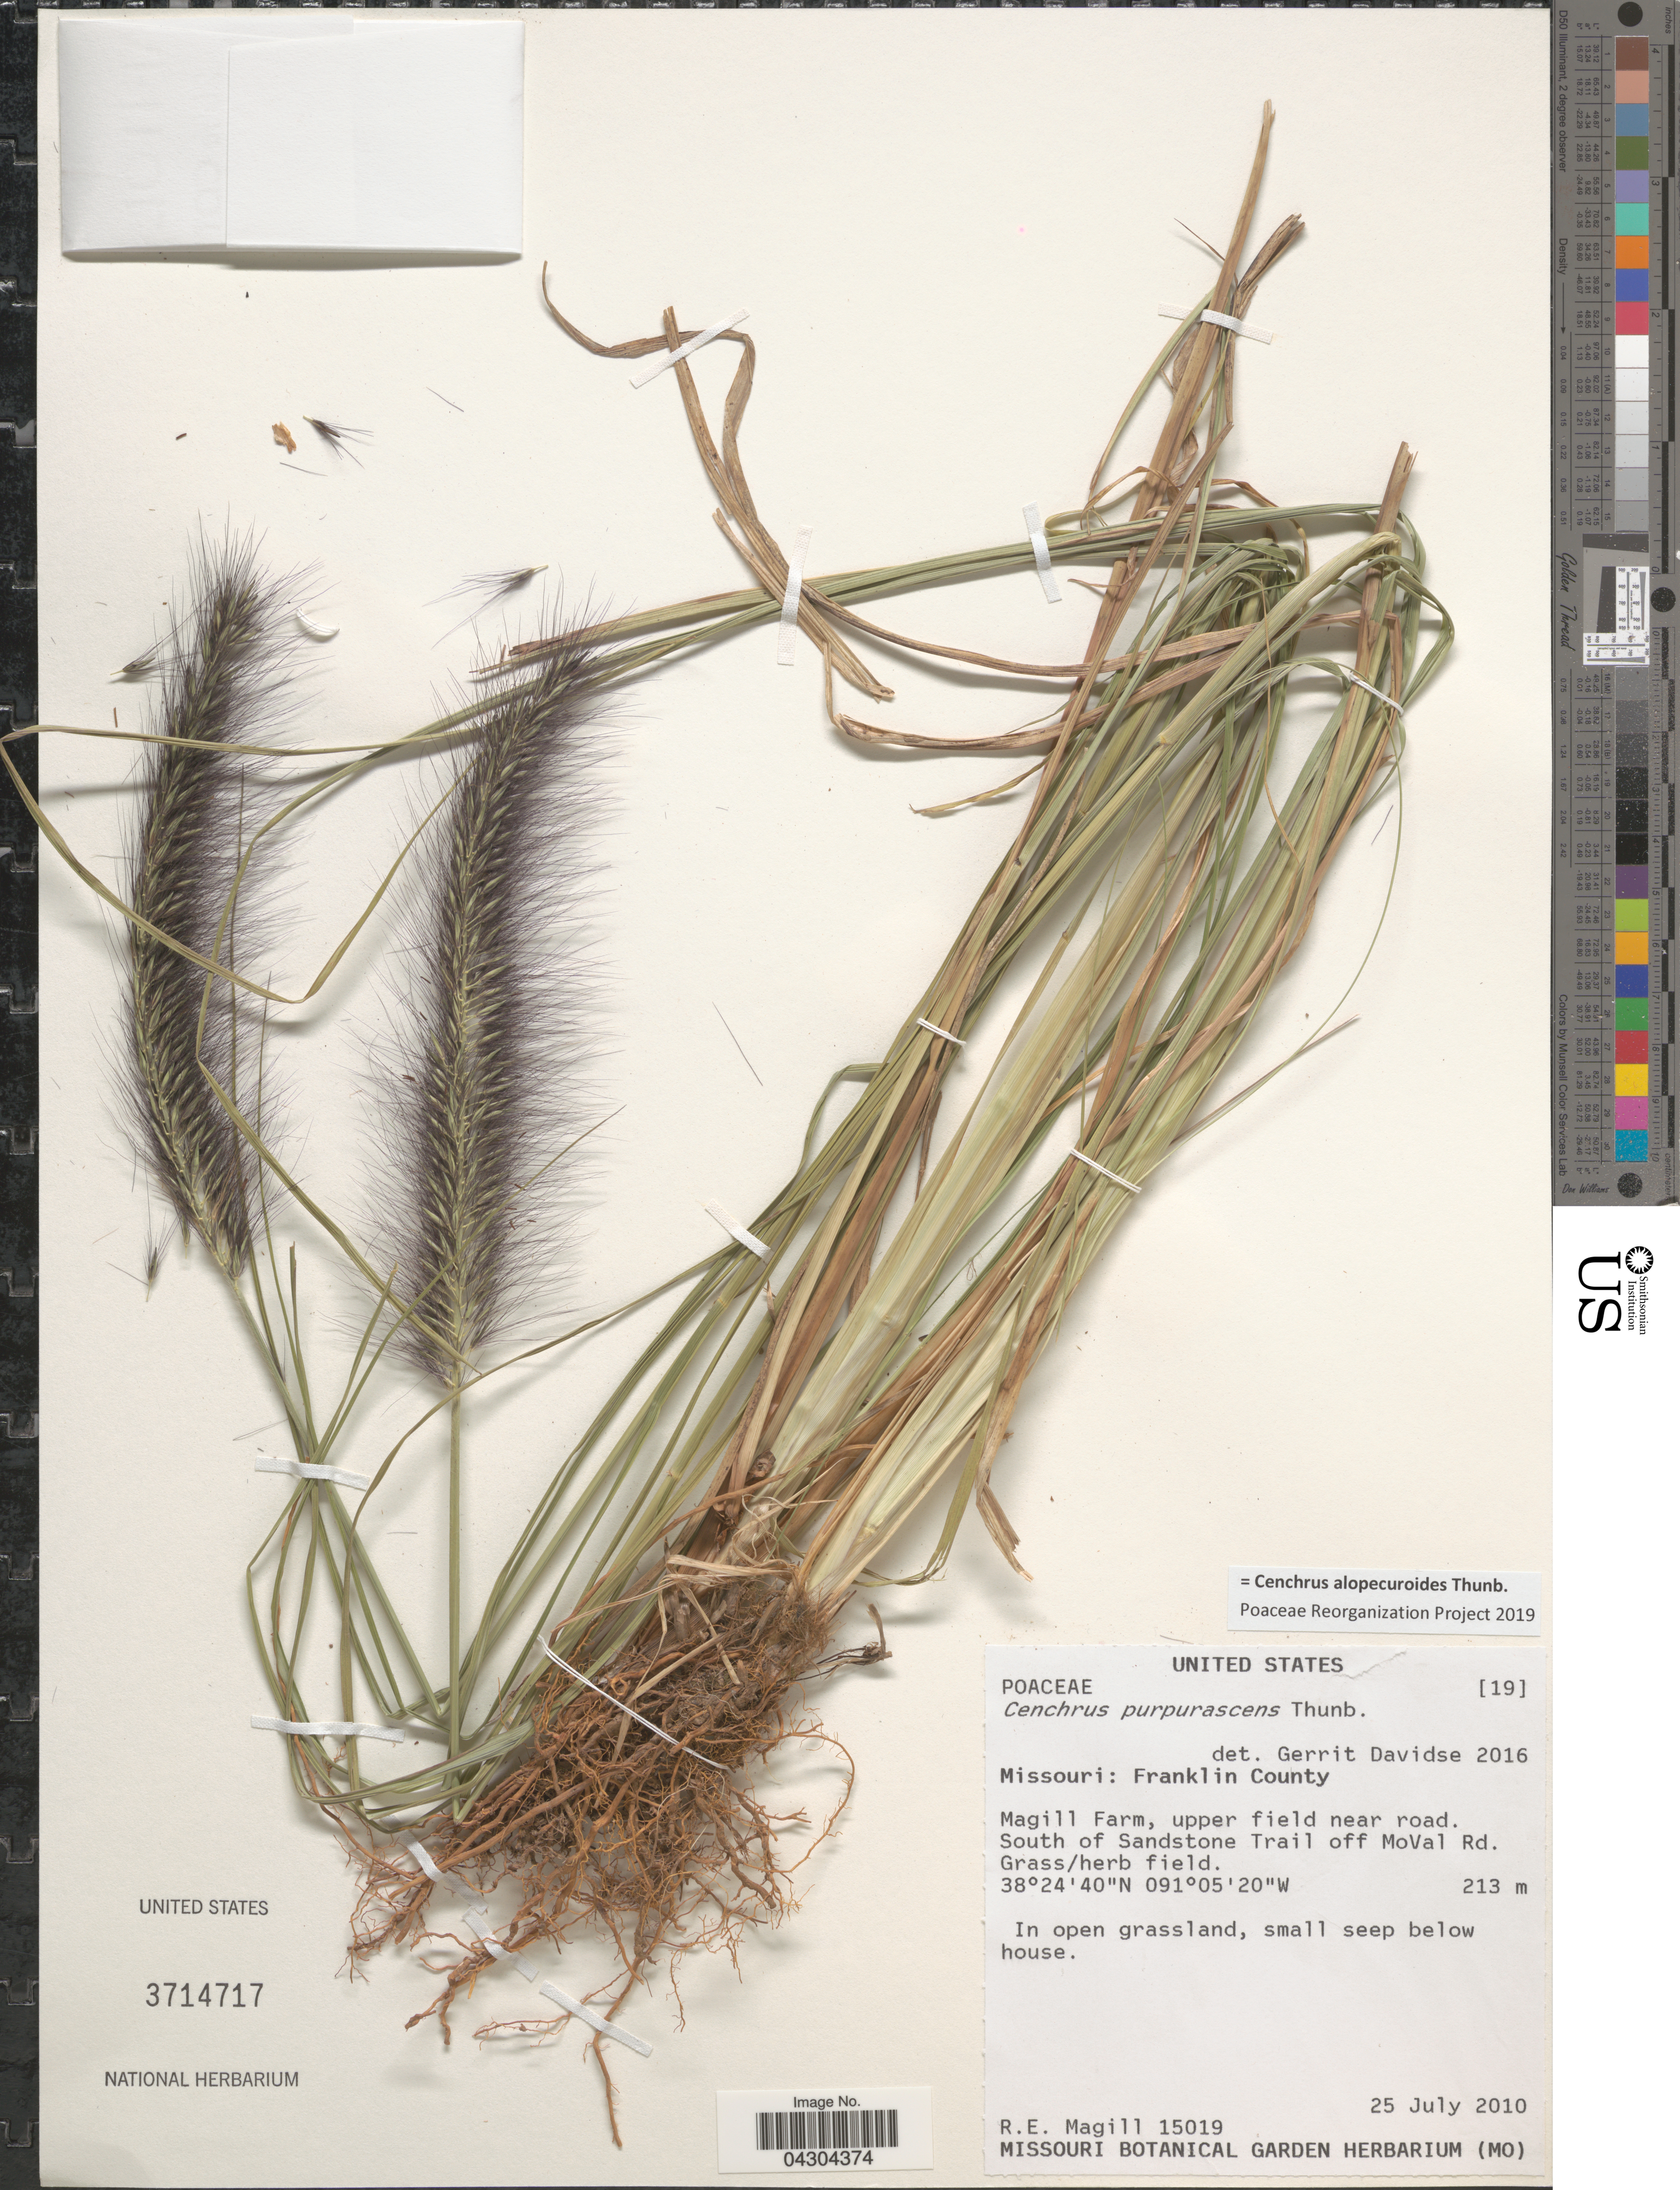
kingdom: Plantae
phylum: Tracheophyta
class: Liliopsida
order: Poales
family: Poaceae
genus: Cenchrus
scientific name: Cenchrus alopecuroides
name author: Thunb.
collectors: R. Magill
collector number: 15019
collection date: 2010-07-25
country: United States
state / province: Missouri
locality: Franklin County. Magill Farm, upper field near road. South of Sandstone Trail off MoVal Rd. In open grassland, small seep below house.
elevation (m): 213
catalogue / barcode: US 3714717